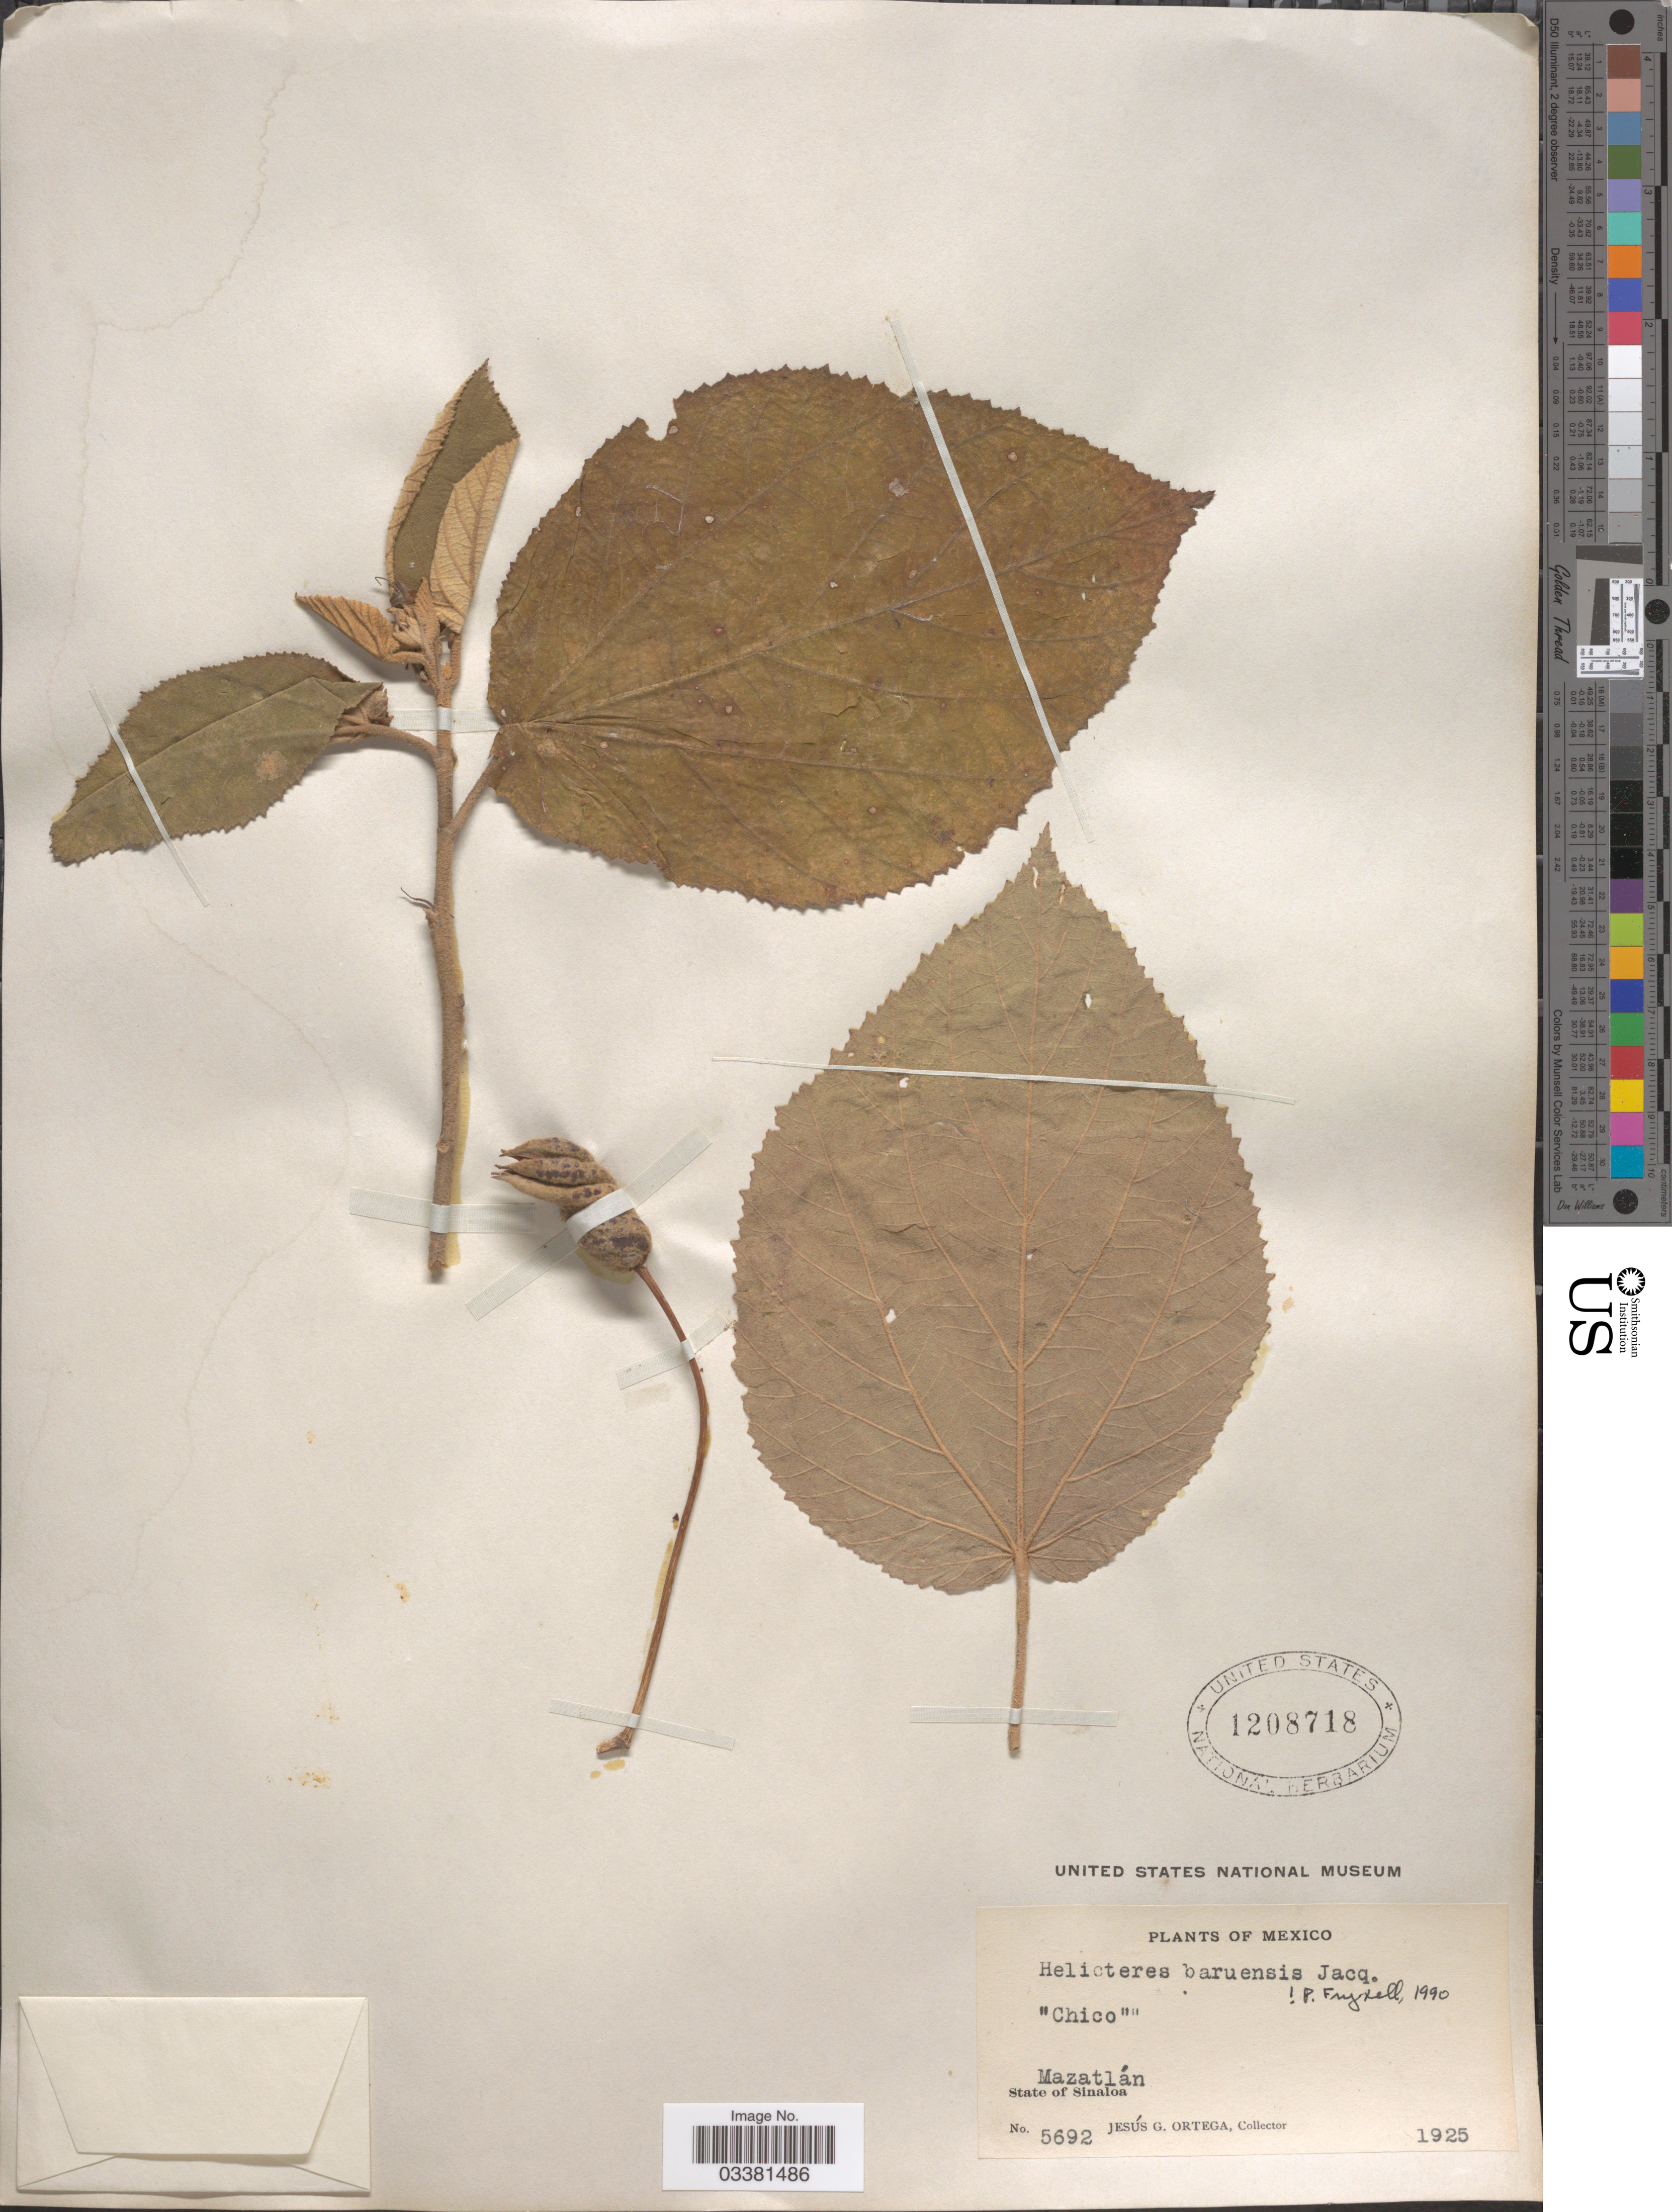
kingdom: Plantae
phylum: Tracheophyta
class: Magnoliopsida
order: Malvales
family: Malvaceae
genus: Helicteres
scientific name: Helicteres baruensis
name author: Jacq.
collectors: J. Ortega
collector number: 5692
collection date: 1925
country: Mexico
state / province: Sinaloa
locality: Mazatlán.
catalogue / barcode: US 1208718